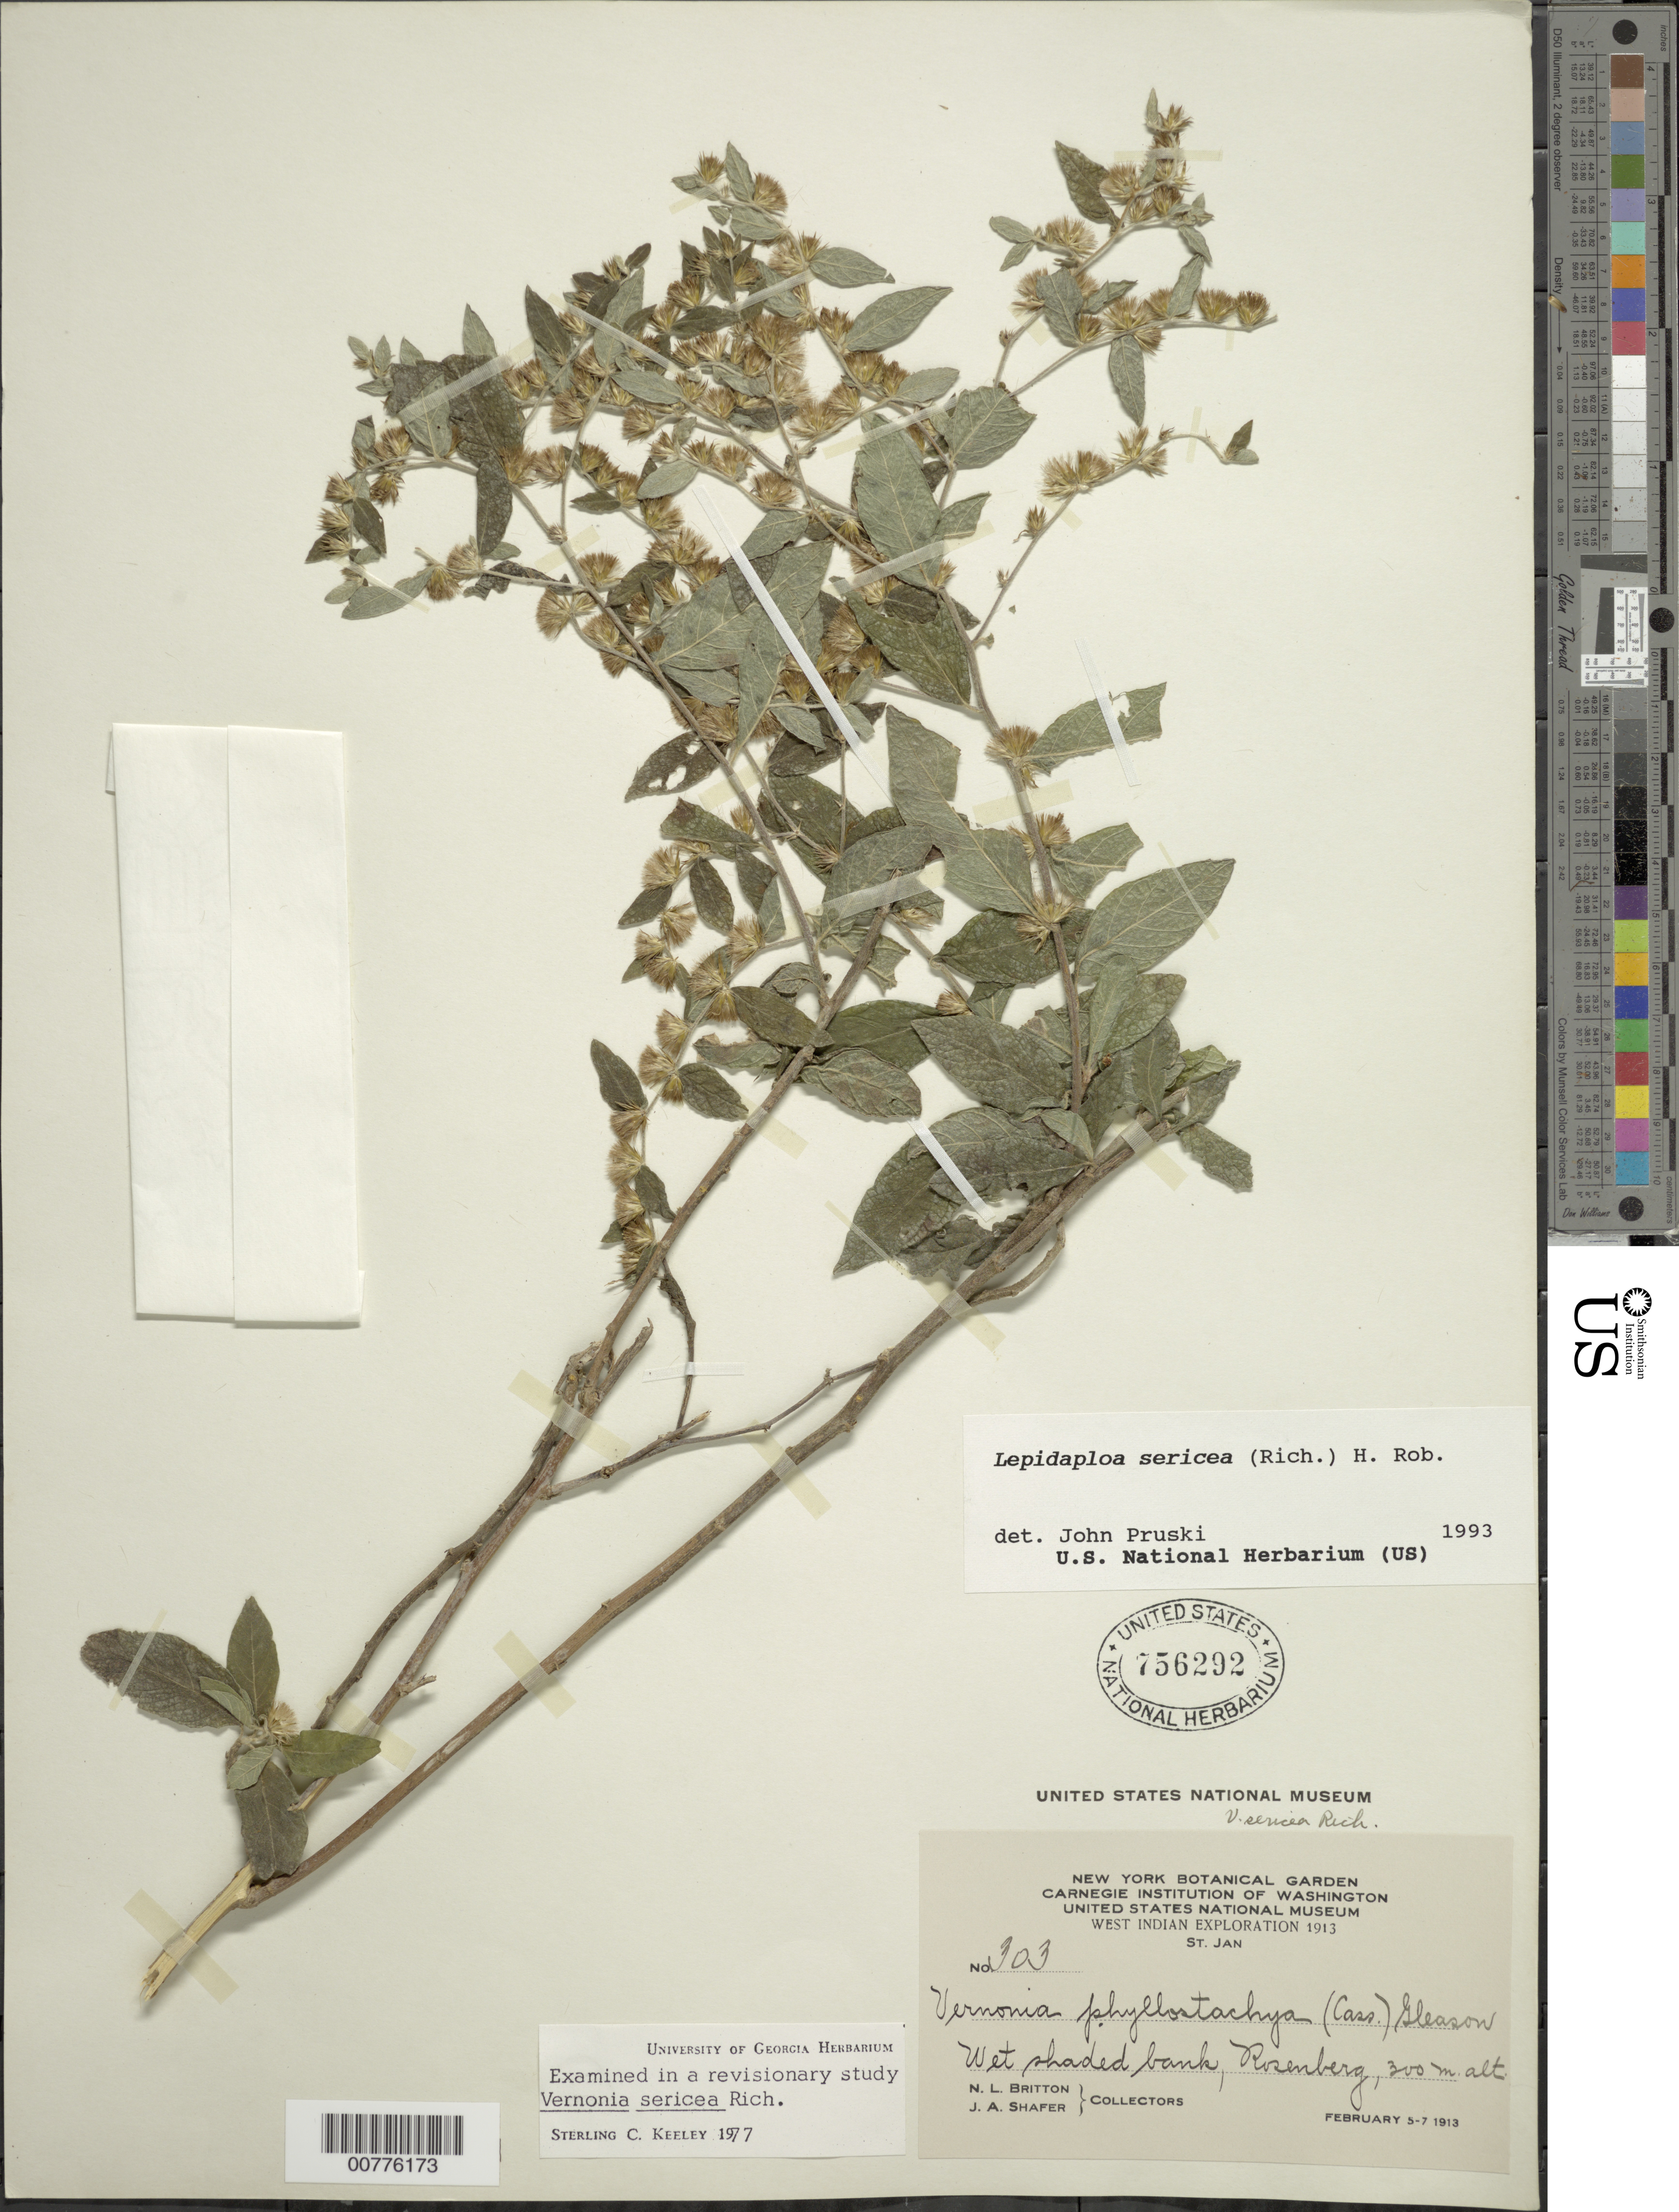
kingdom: Plantae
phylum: Tracheophyta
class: Magnoliopsida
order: Asterales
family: Asteraceae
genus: Lepidaploa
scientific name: Lepidaploa sericea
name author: (Rich.) H. Rob.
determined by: Pruski, J. F.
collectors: N. Britton & J. A. Shafer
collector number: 303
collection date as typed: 02 Feb 1913 to 07 Feb 1913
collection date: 1913-02-02/1913-02-07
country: U.S. Virgin Islands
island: St. John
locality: Wet shaded bank, Rosenberg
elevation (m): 300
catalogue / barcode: US 756292